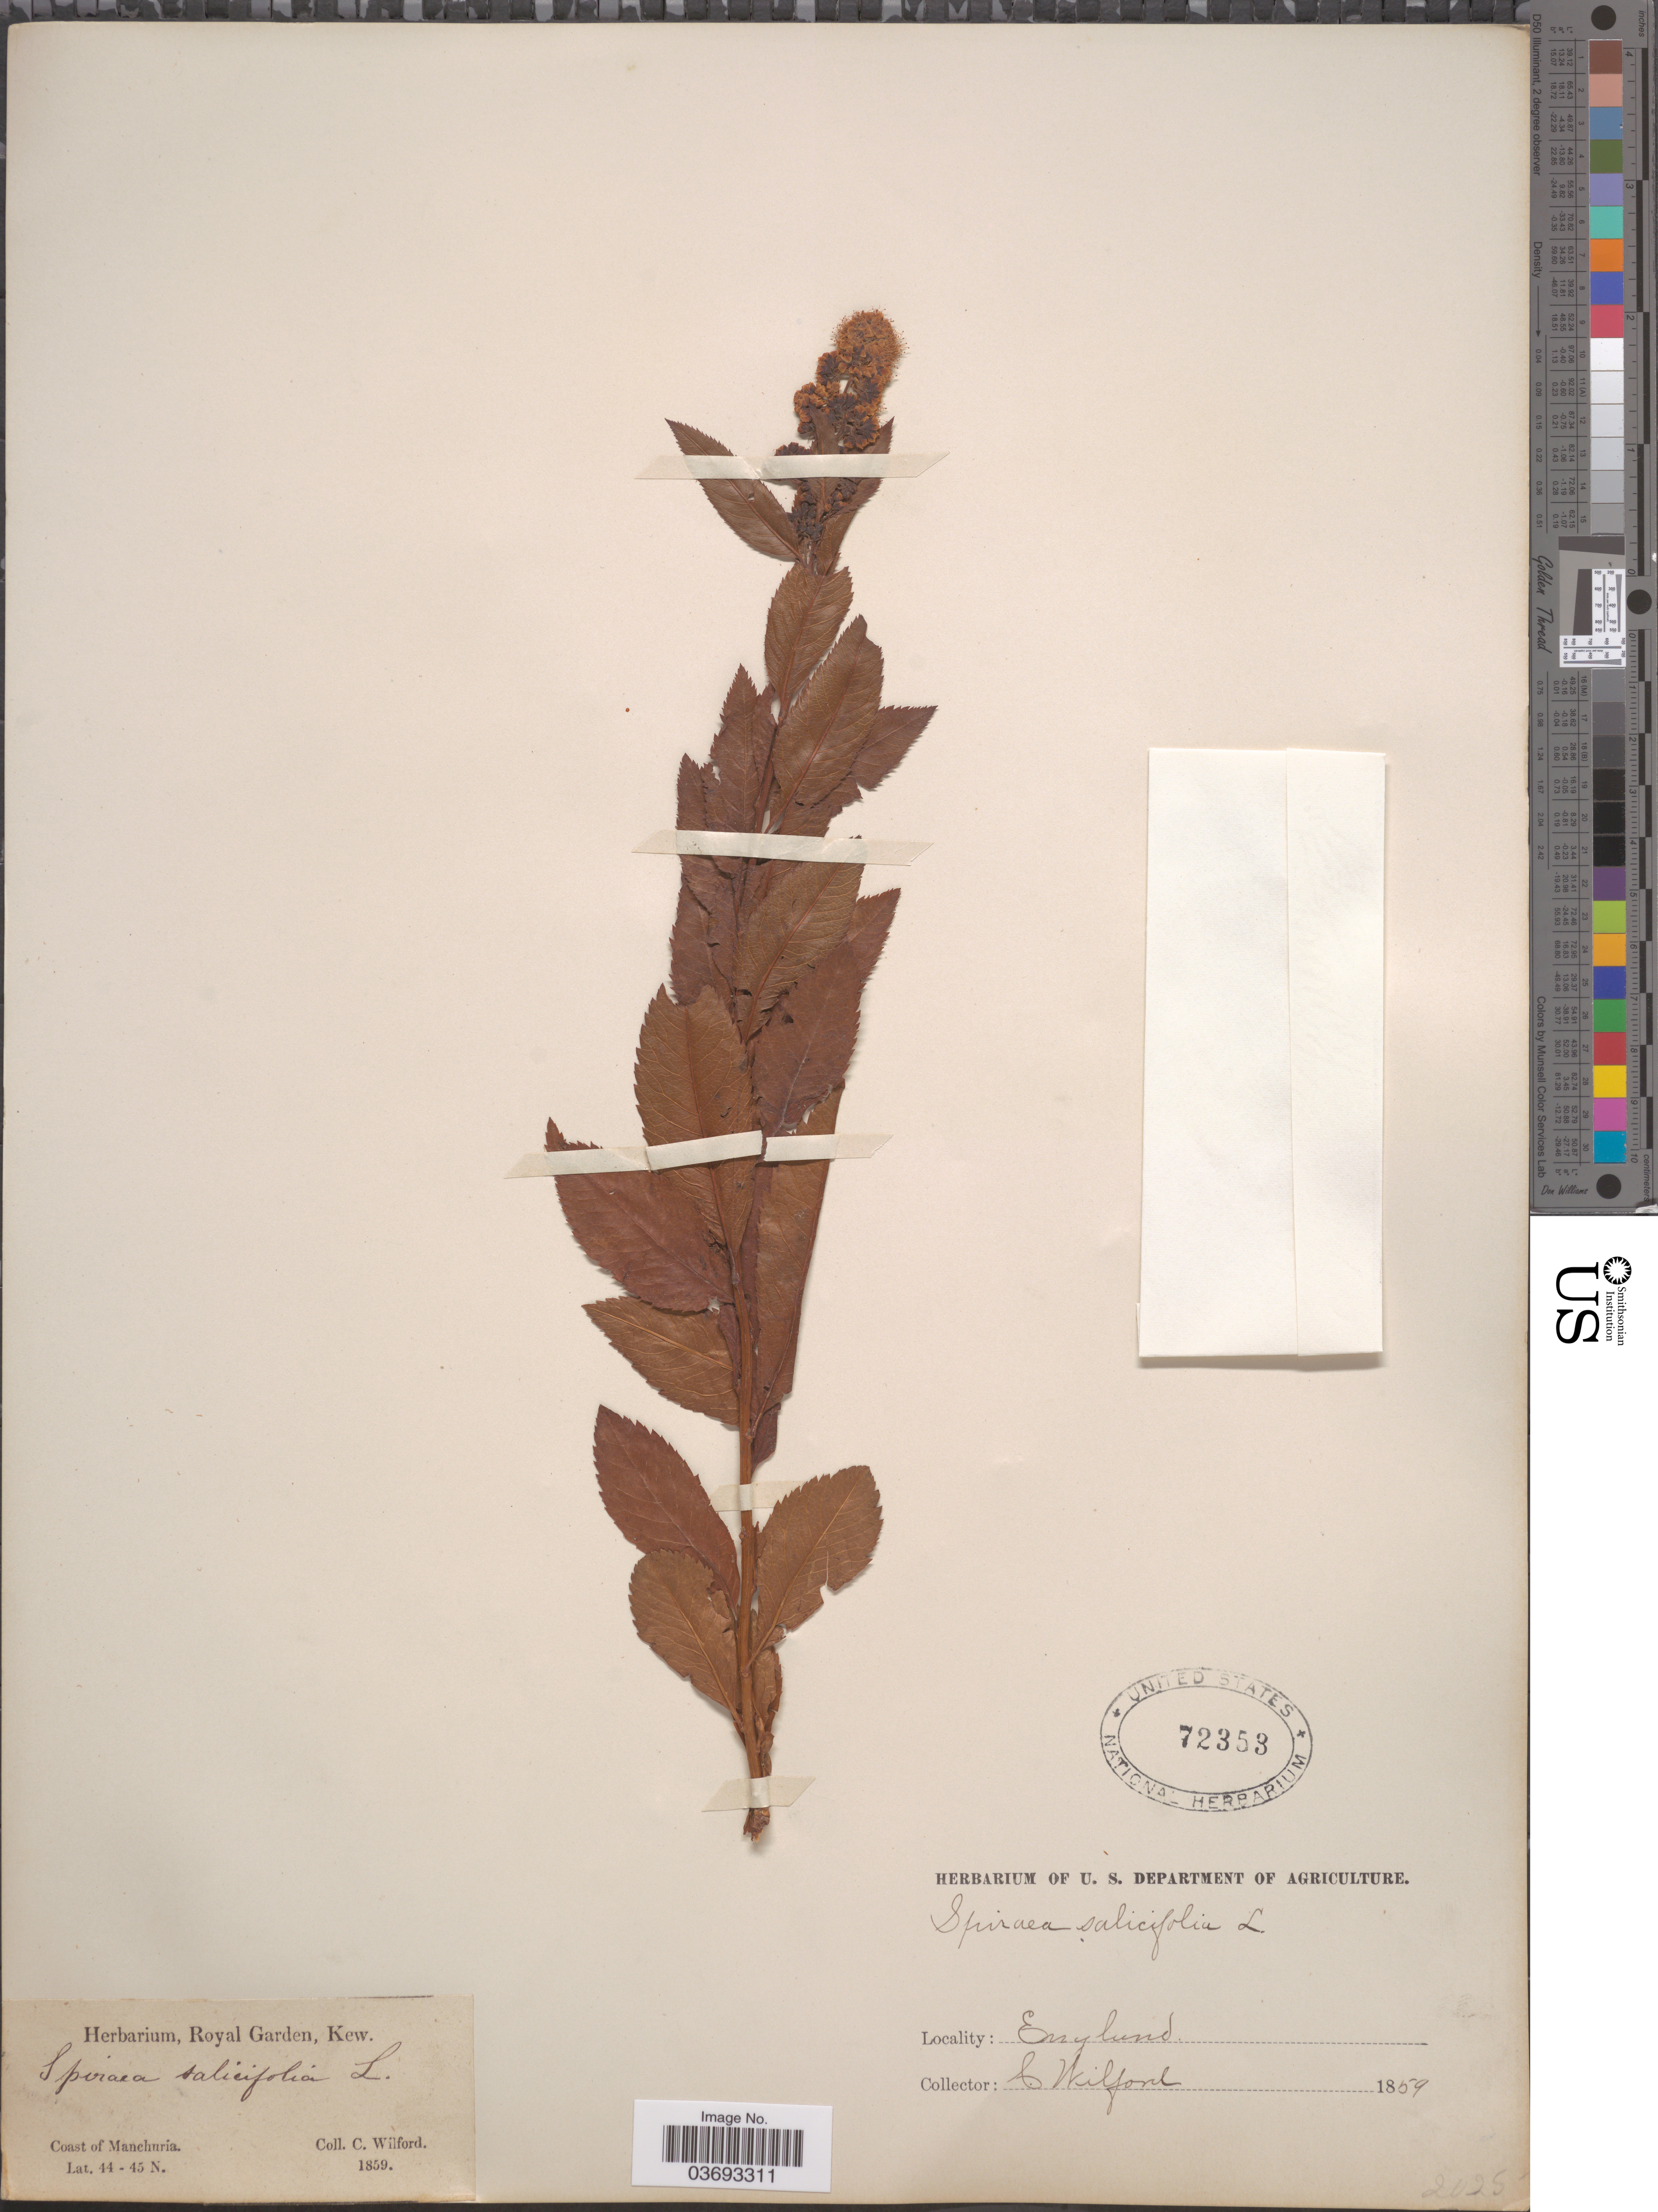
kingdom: Plantae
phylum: Tracheophyta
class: Magnoliopsida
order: Rosales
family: Rosaceae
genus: Spiraea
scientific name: Spiraea salicifolia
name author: L.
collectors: C. Wilford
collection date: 1859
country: United Kingdom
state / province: England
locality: Coast of Manchuria.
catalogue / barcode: US 72353